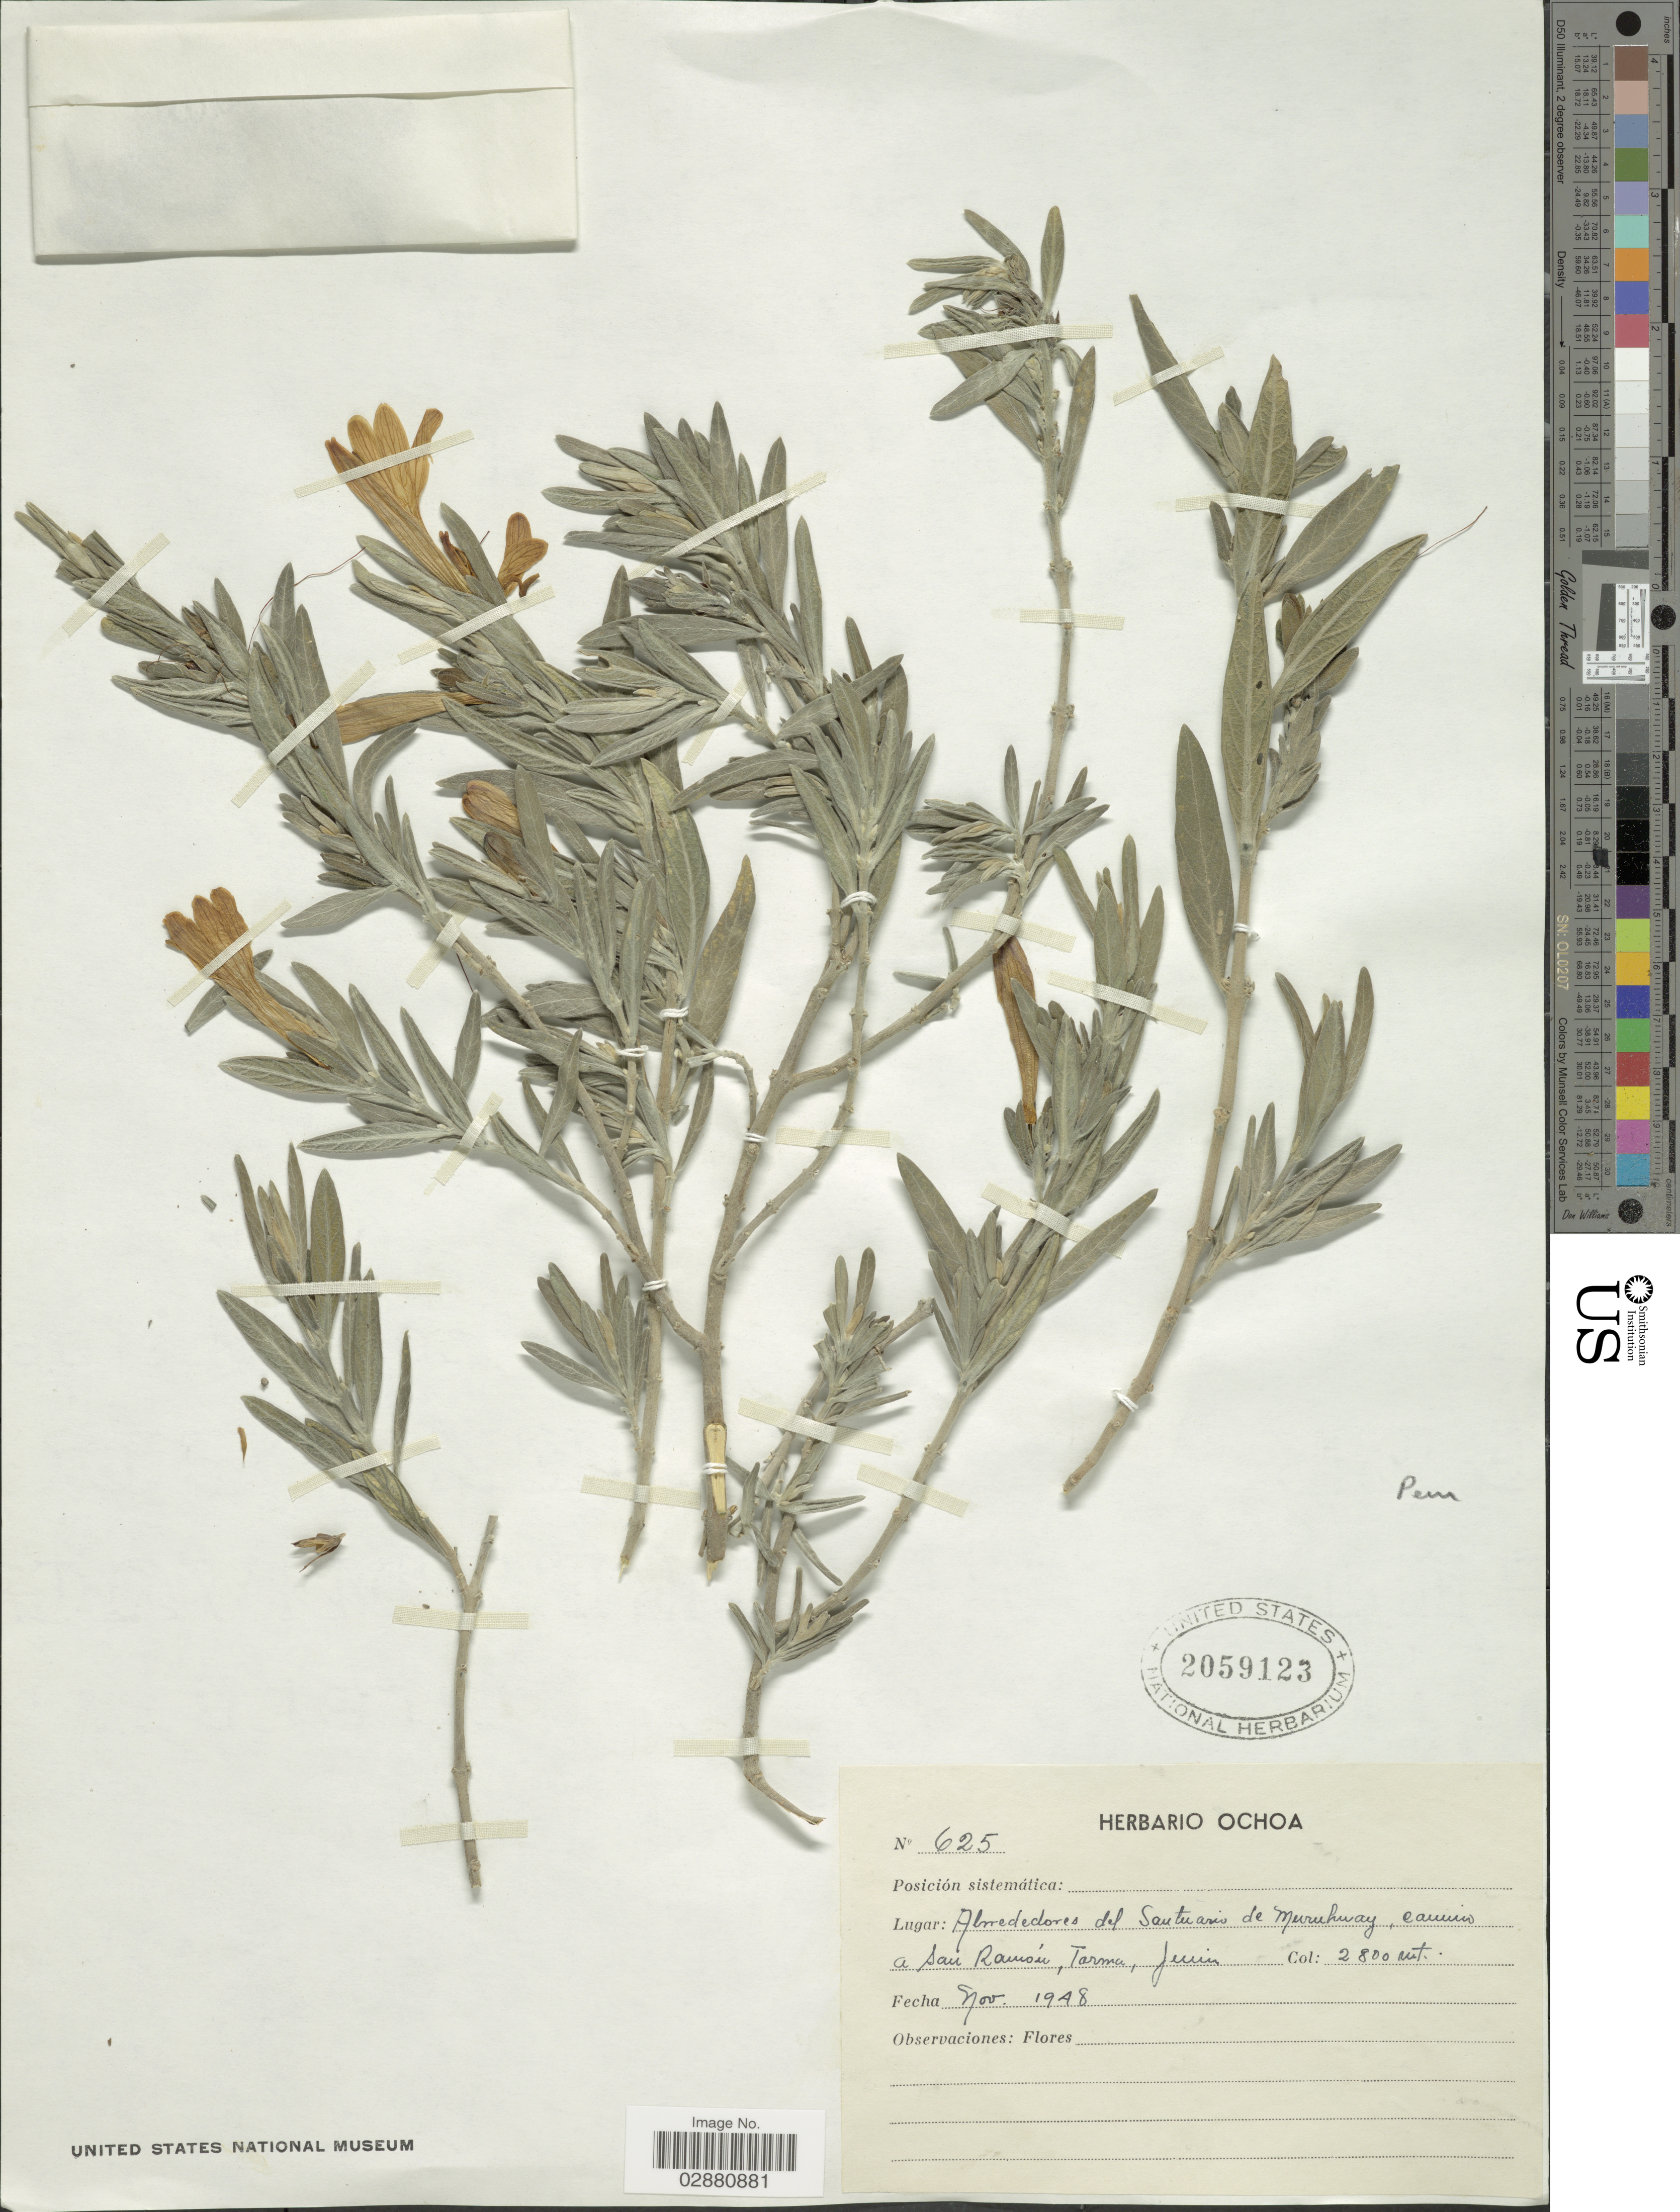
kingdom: Plantae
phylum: Tracheophyta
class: Magnoliopsida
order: Lamiales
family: Acanthaceae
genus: Justicia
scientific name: Justicia sericea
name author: Ruiz & Pav.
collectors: ex herb. Ochoa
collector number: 625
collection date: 1948-11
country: Peru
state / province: Junín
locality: Alrrededores del Santuario de Muruhuay, camino a San Ramón, Tarma, Junin.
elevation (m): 2800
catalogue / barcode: US 2059123